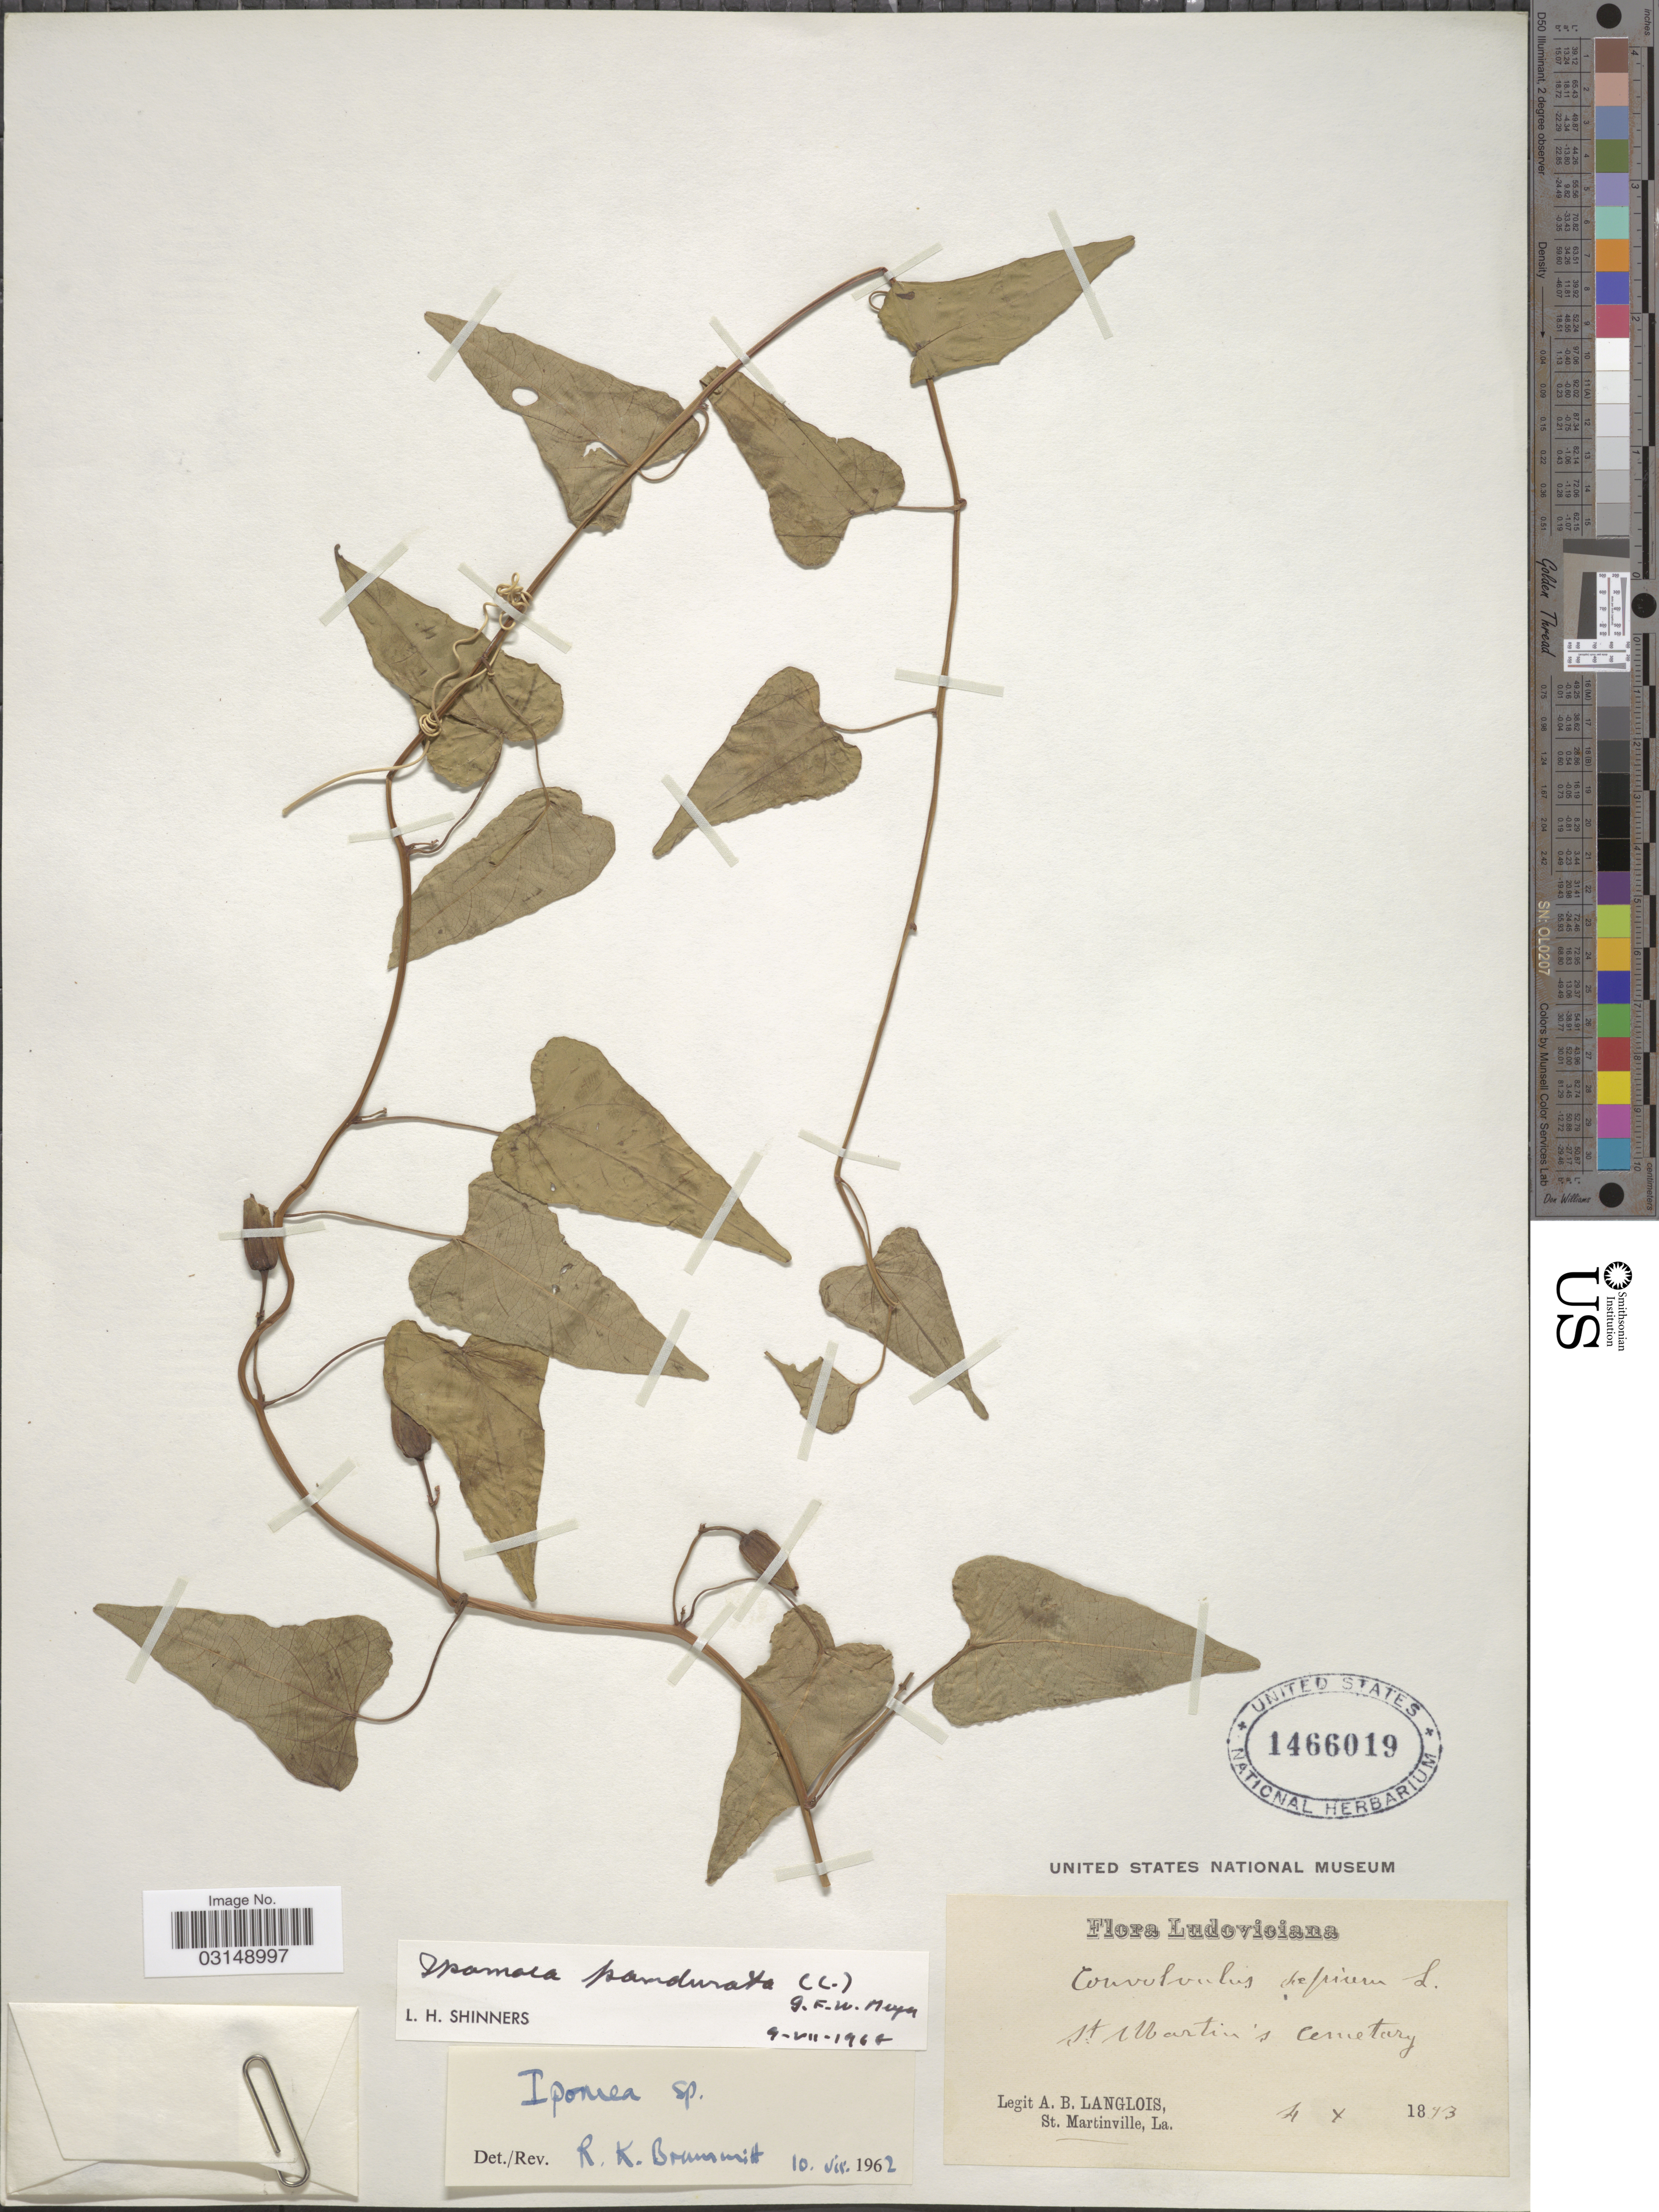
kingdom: Plantae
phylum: Tracheophyta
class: Magnoliopsida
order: Solanales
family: Convolvulaceae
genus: Ipomoea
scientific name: Ipomoea pandurata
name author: (L.) G. Mey.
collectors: A. Langlois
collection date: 1843-10-04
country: United States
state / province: Louisiana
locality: St. Martin's Cemetary.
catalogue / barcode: US 1466019